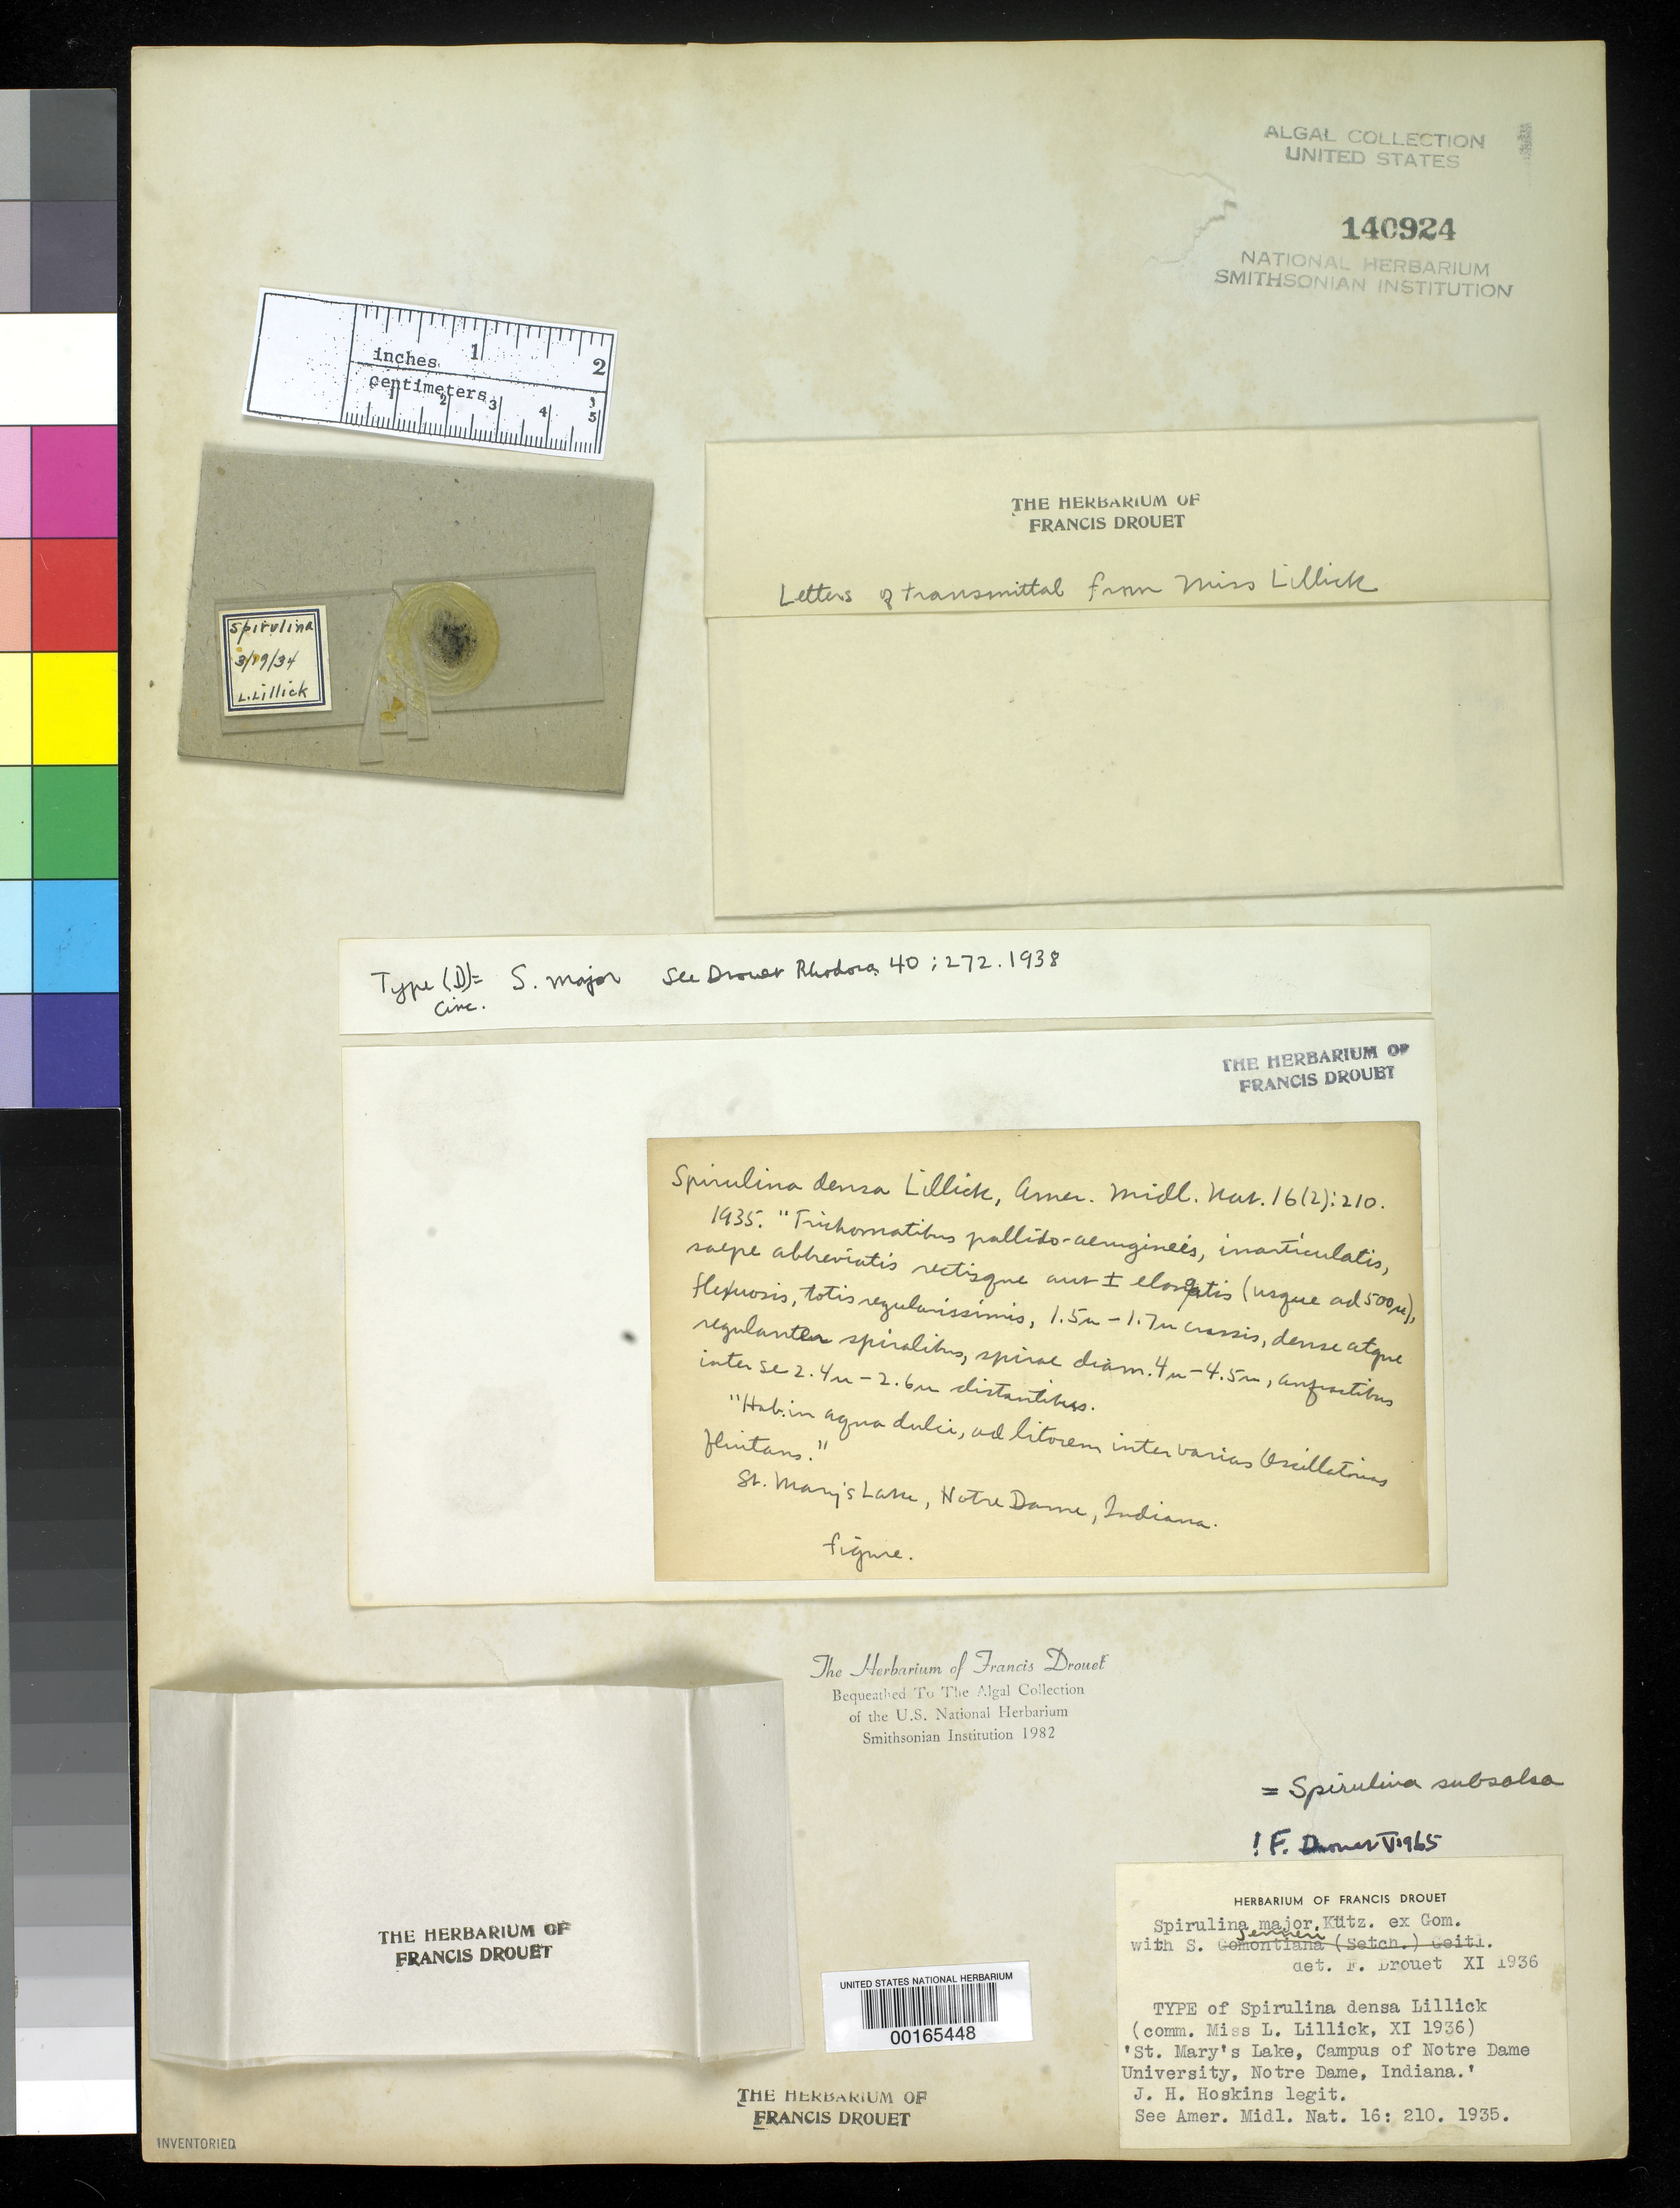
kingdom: Bacteria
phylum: Cyanobacteria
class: Cyanobacteriia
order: Cyanobacteriales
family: Spirulinaceae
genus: Spirulina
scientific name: Spirulina densa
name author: Lillick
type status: Isotype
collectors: J. Hoskins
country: United States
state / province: Indiana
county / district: St. Joseph County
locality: St. Mary's Lake, Notre Dame University campus, Notre Dame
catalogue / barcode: US 140924